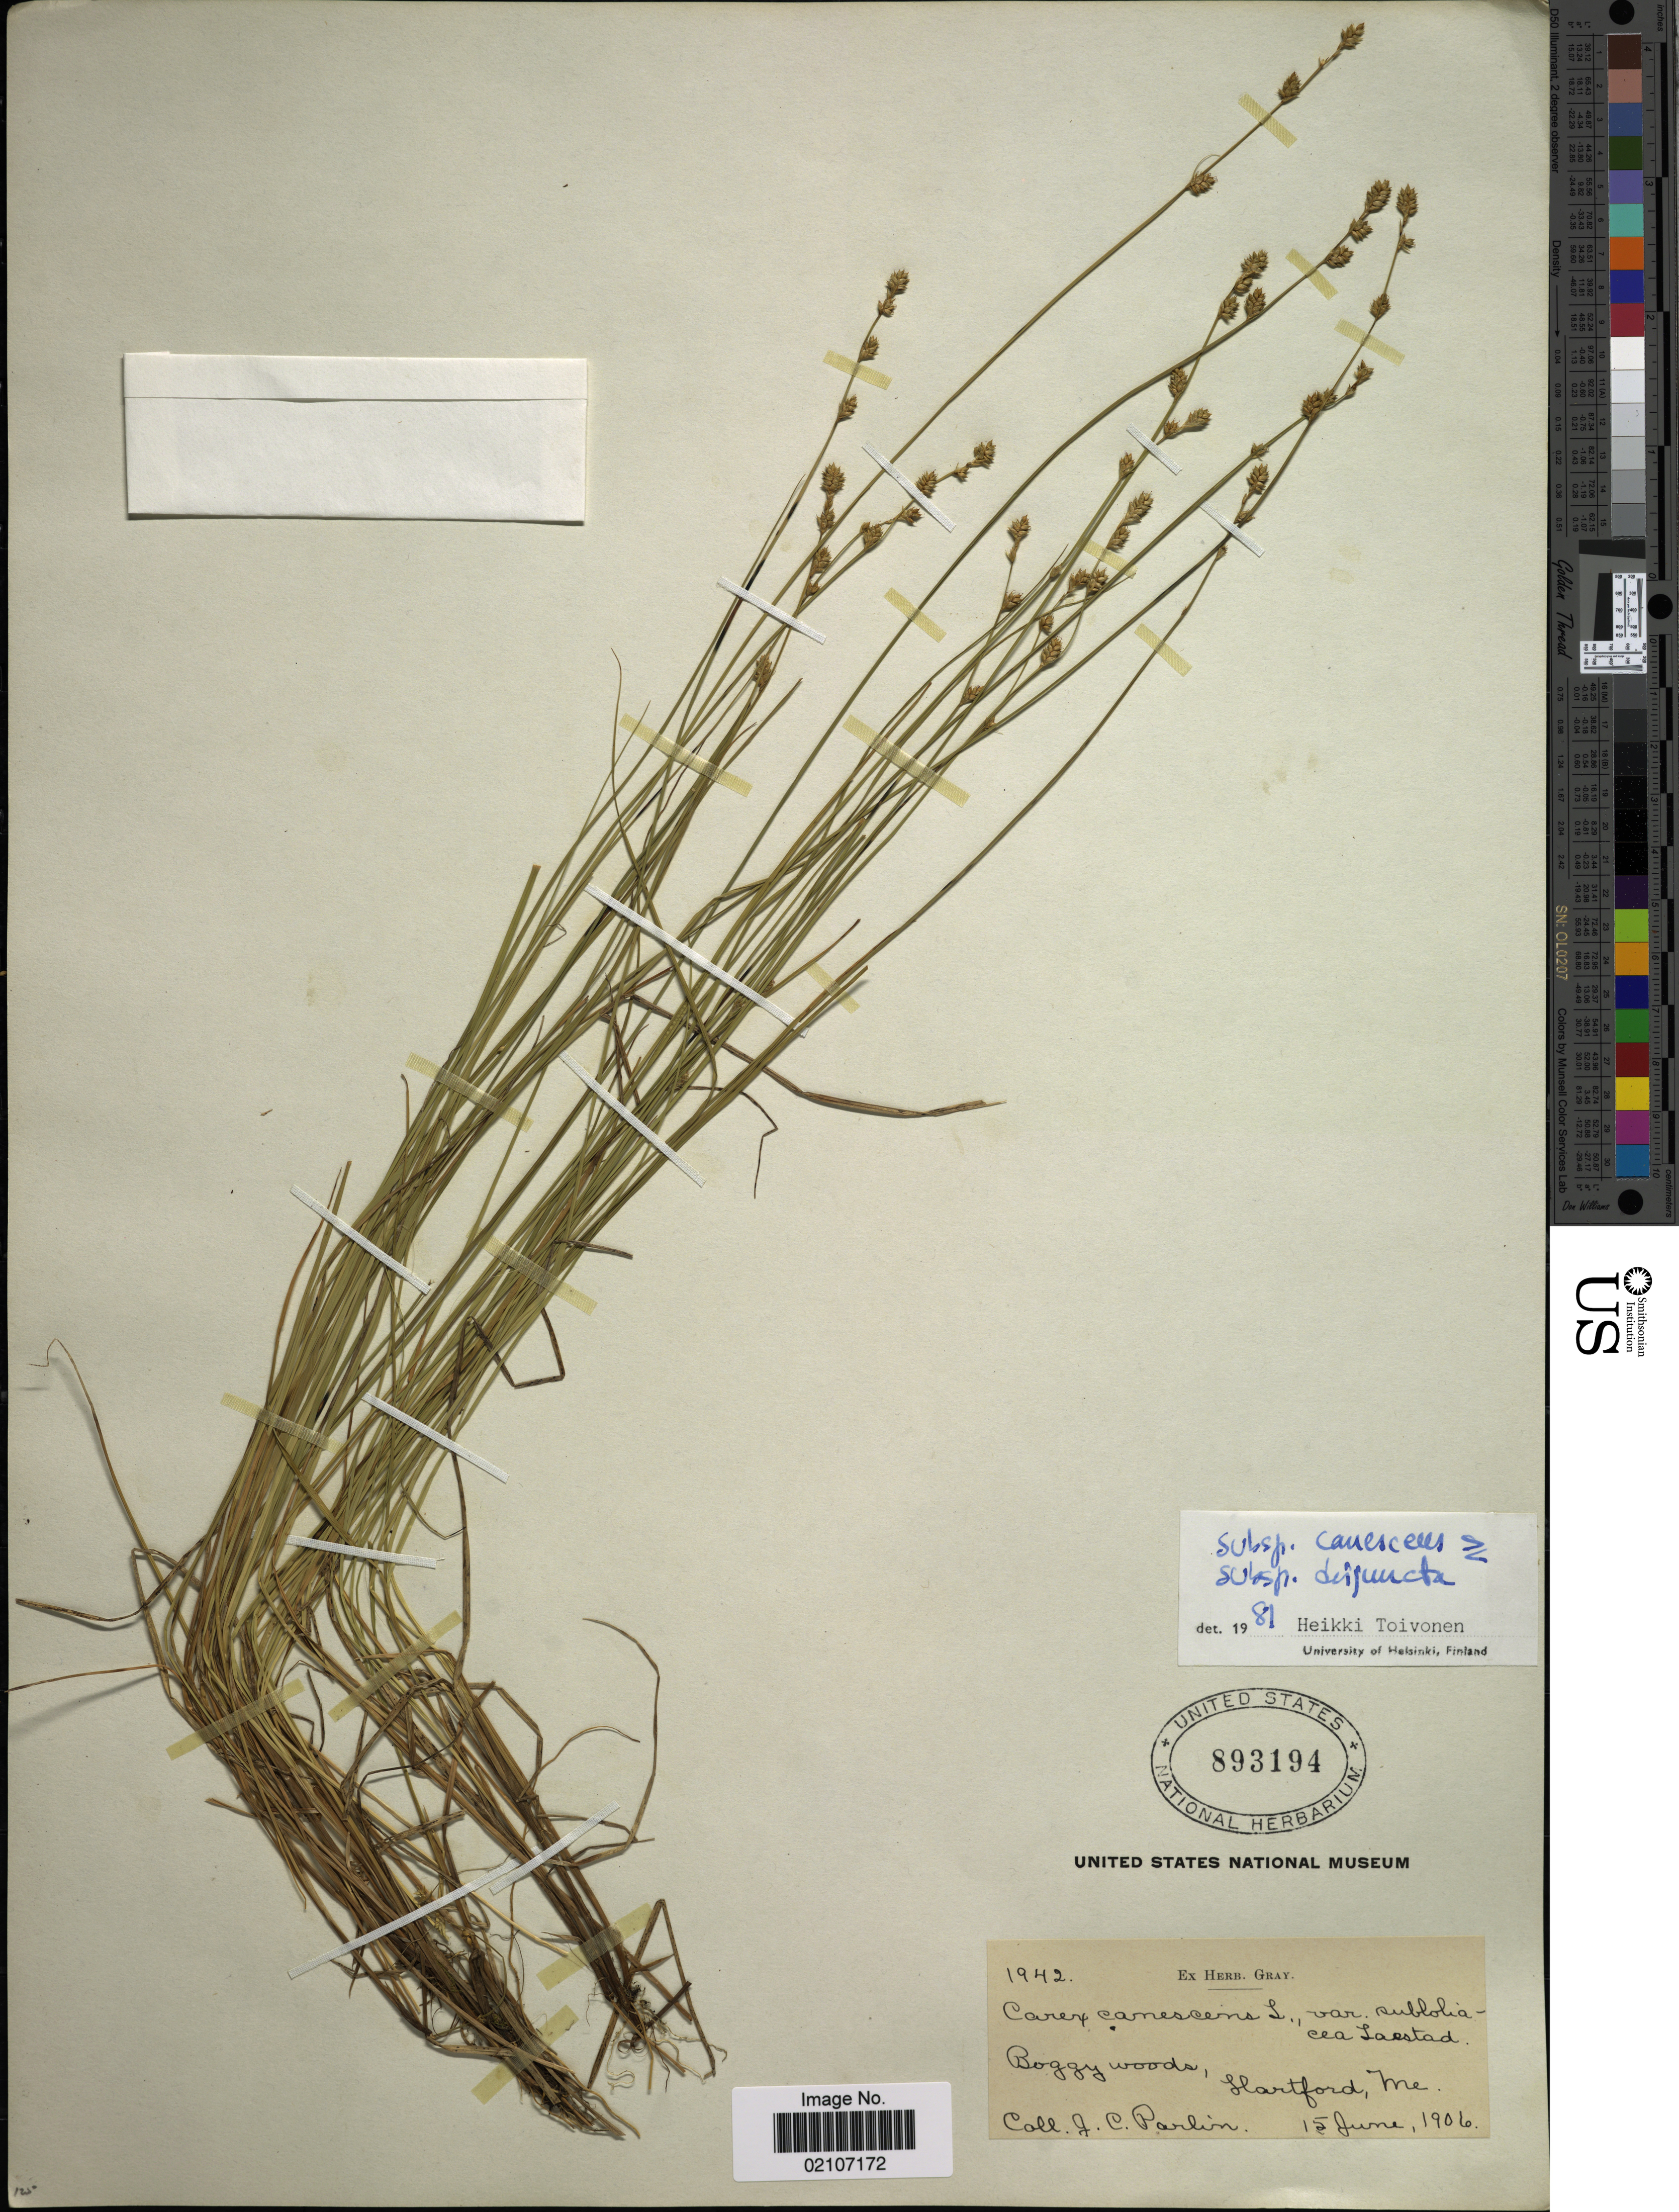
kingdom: Plantae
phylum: Tracheophyta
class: Liliopsida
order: Poales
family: Cyperaceae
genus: Carex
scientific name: Carex canescens var. disjuncta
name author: Fernald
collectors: J. Parlin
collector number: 1942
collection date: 1906-06-15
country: United States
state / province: Maine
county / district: Oxford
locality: Hartford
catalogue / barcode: US 893194